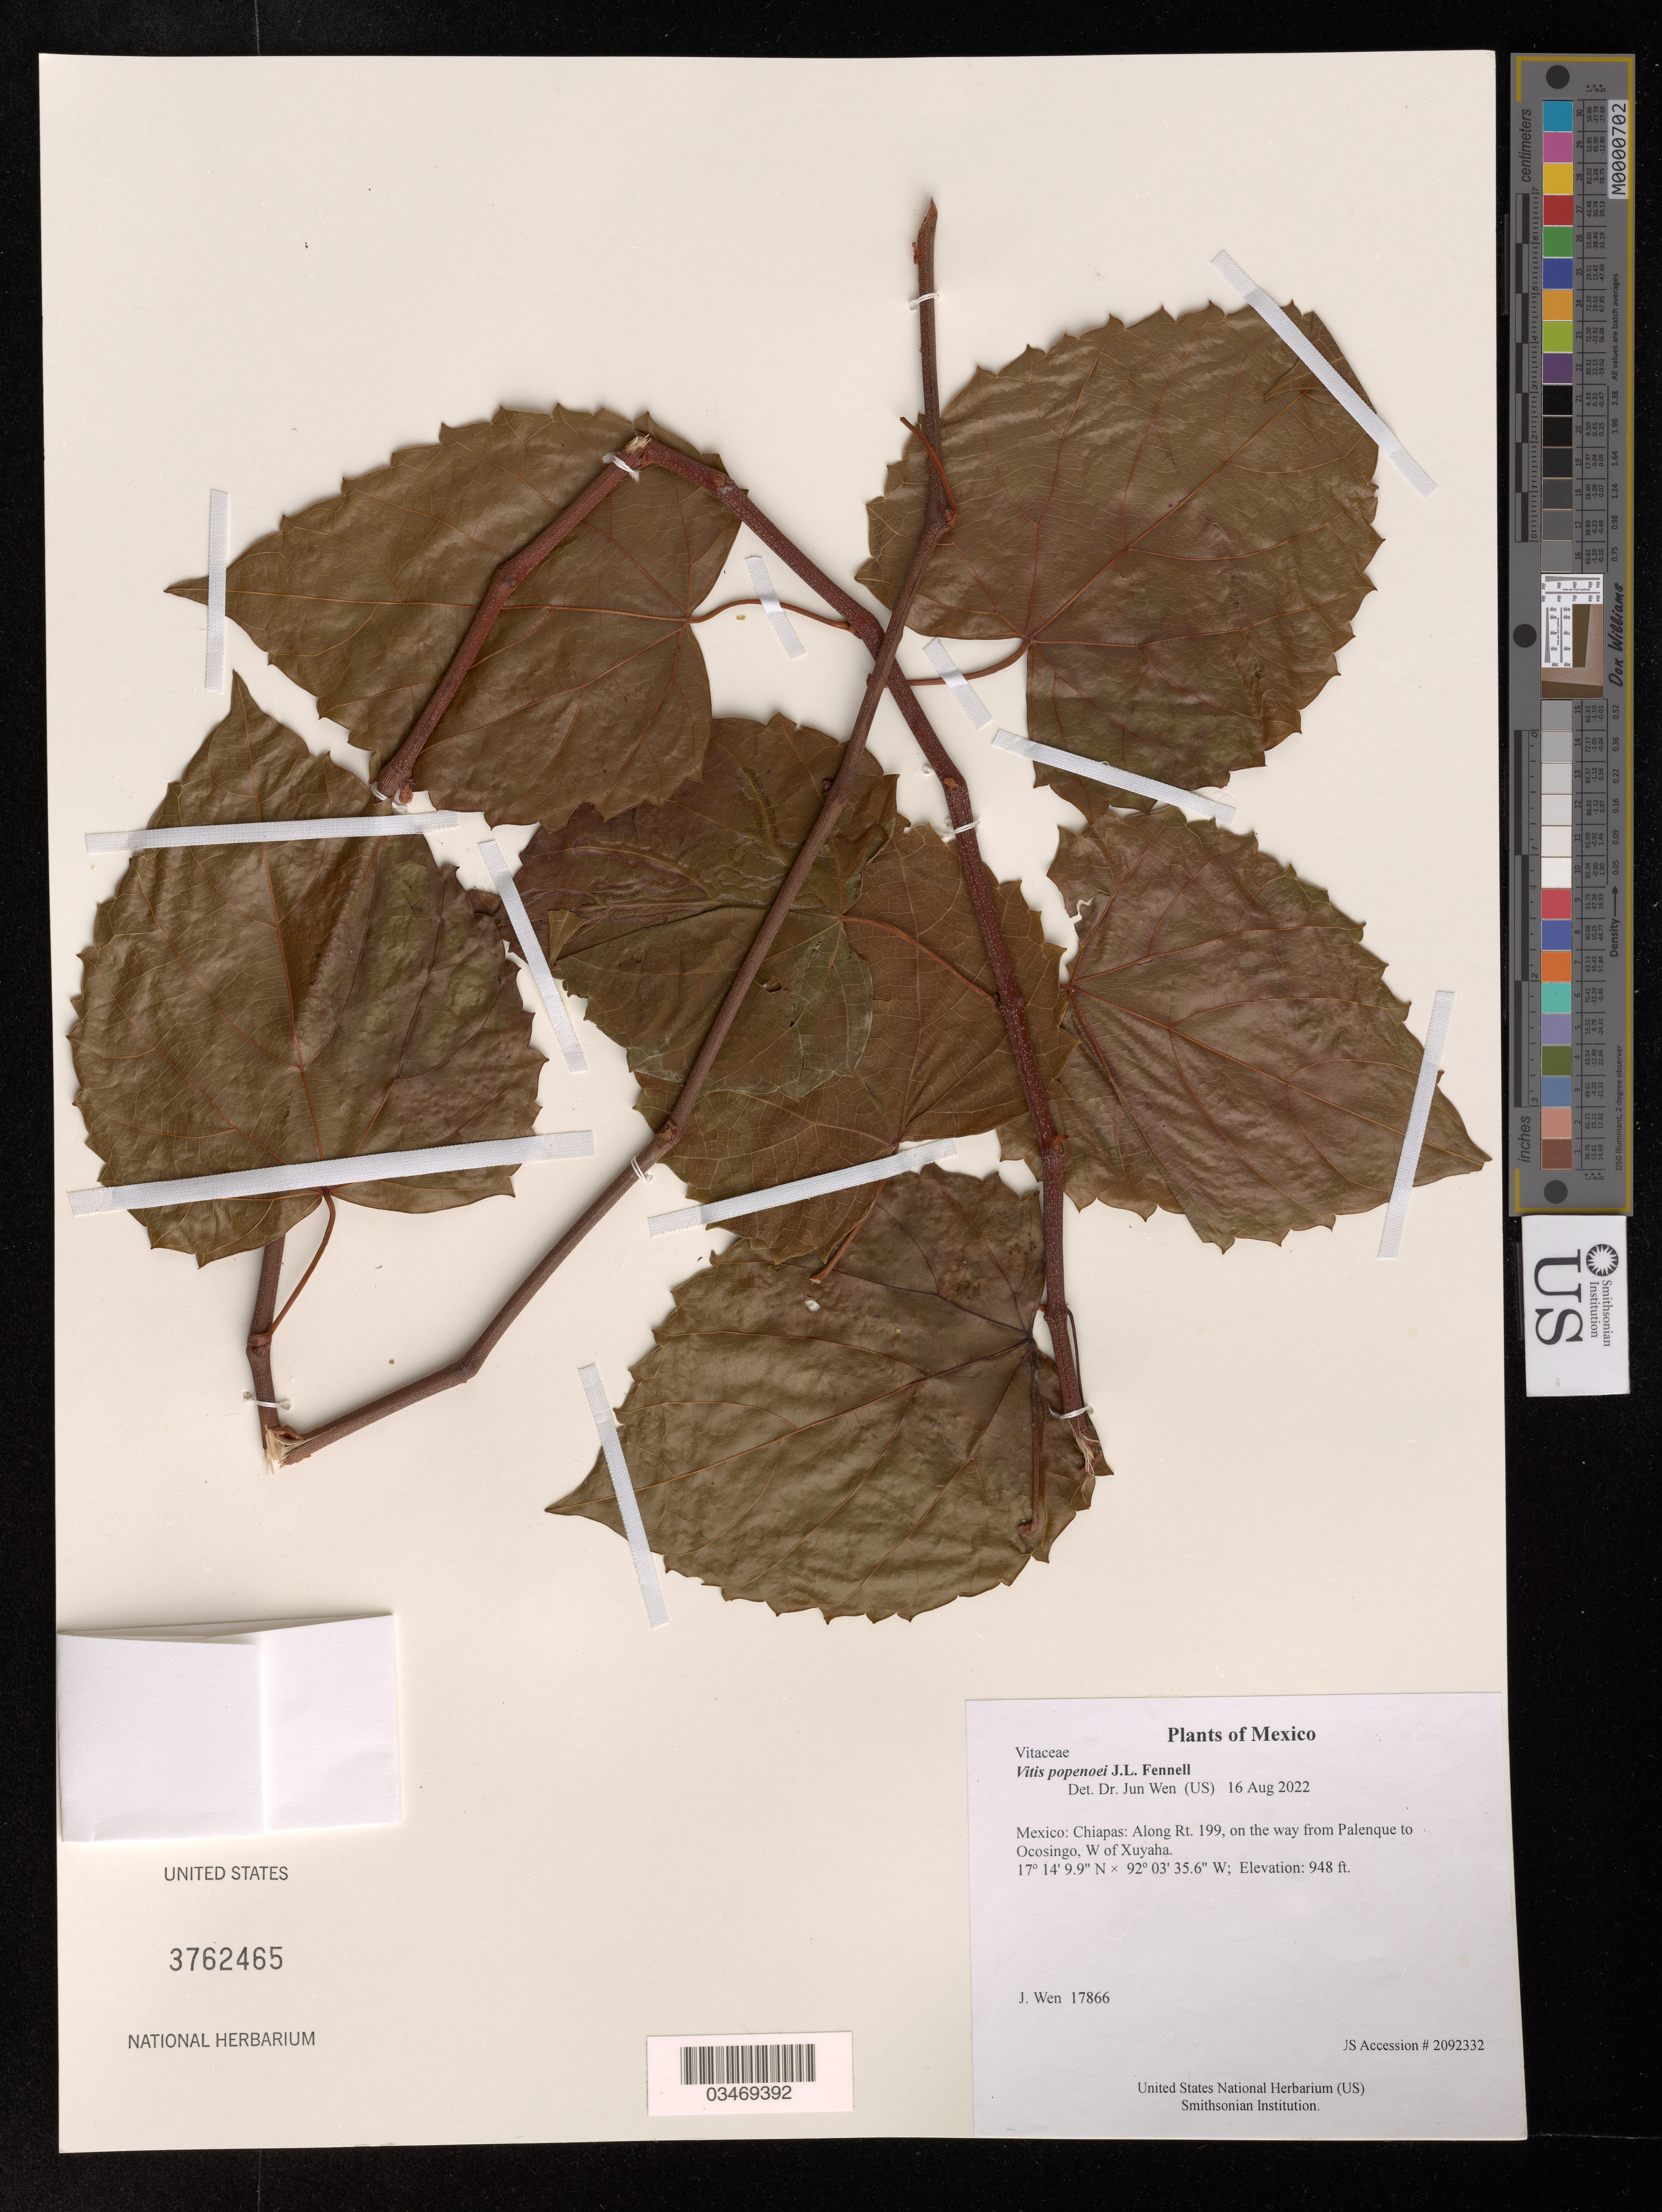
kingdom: Plantae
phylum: Tracheophyta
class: Magnoliopsida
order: Vitales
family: Vitaceae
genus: Vitis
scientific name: Vitis popenoei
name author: J.L. Fennell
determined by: Wen, Jun, (BOT), Smithsonian Institution - National Museum of Natural History (UNITED STATES)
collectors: J. Wen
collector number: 17866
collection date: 2022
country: Mexico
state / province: Chiapas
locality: Along Rt. 199, on the way from Palenque to Ocosingo, W of Xuyaha.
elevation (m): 289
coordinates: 17 14.165 N, 92 03.593 W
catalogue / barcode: US 3762465